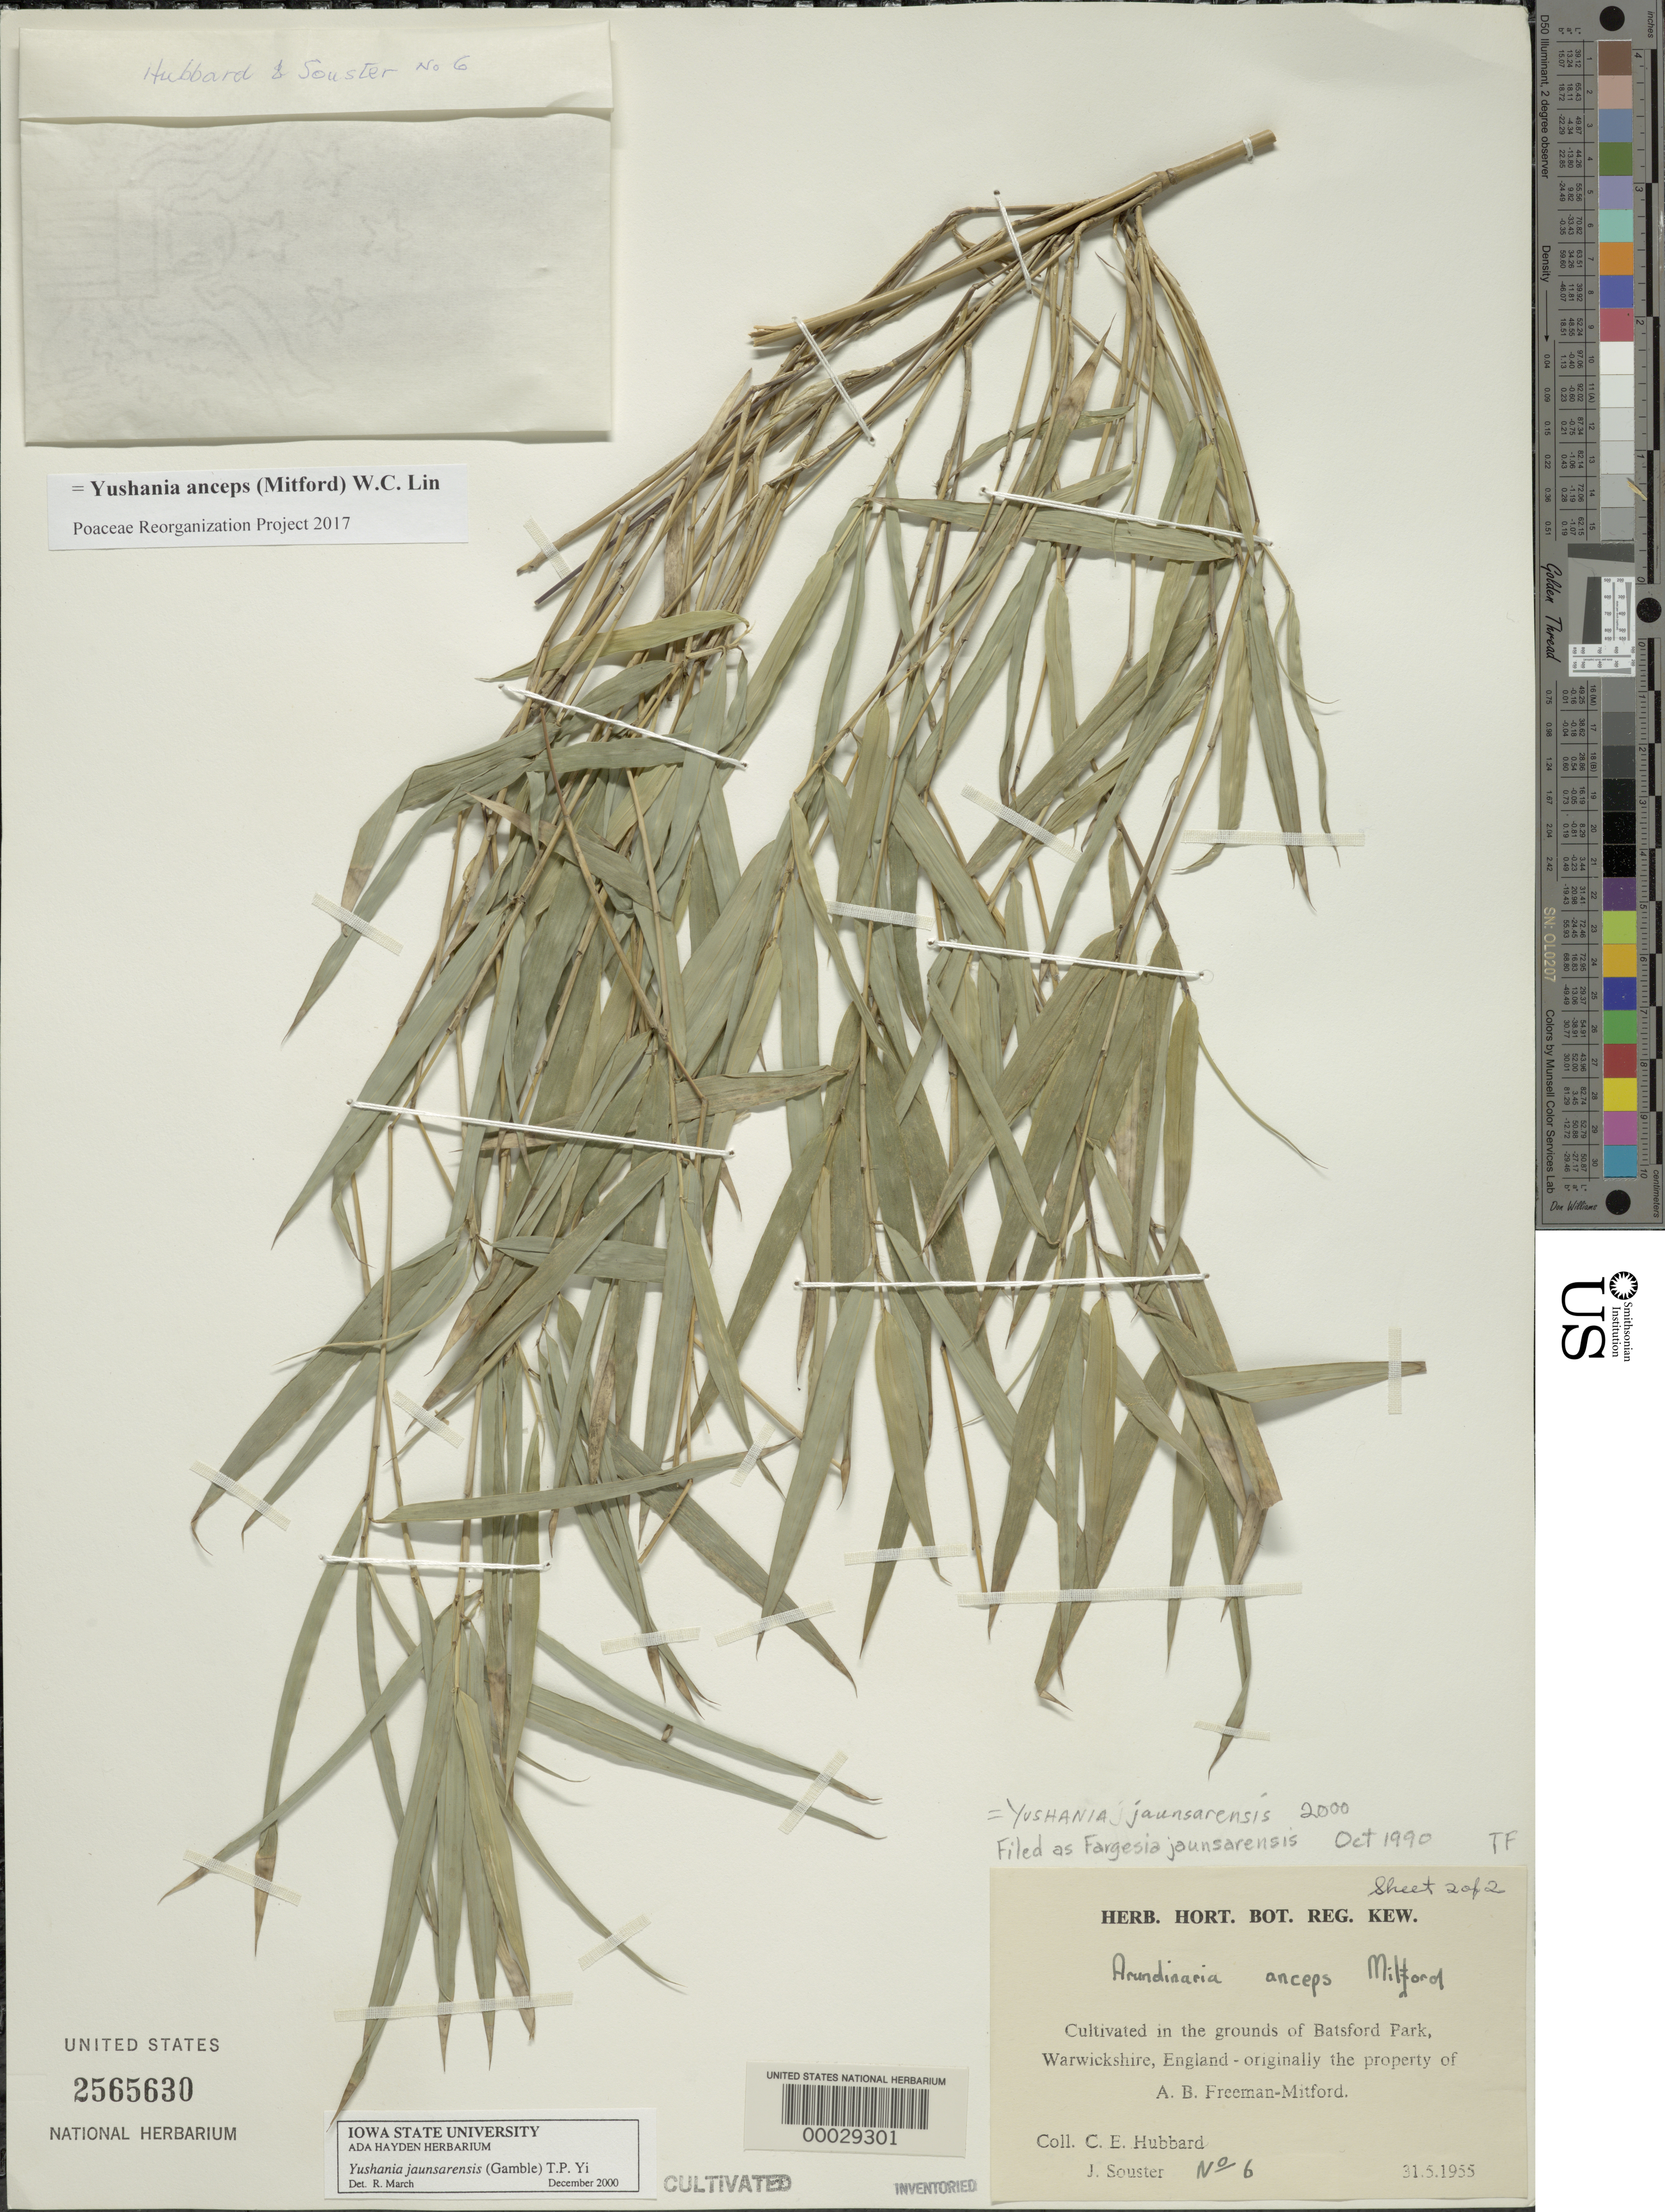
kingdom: Plantae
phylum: Tracheophyta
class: Liliopsida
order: Poales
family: Poaceae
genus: Yushania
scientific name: Yushania anceps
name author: (Mitford) W.C. Lin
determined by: Poaceae Reorganization Project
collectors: C. E. Hubbard & J. Souster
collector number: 6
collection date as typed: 31 May 1955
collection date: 1955-05-31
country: United Kingdom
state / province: England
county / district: Warwickshire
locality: Batsford Park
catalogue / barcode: US 2565630